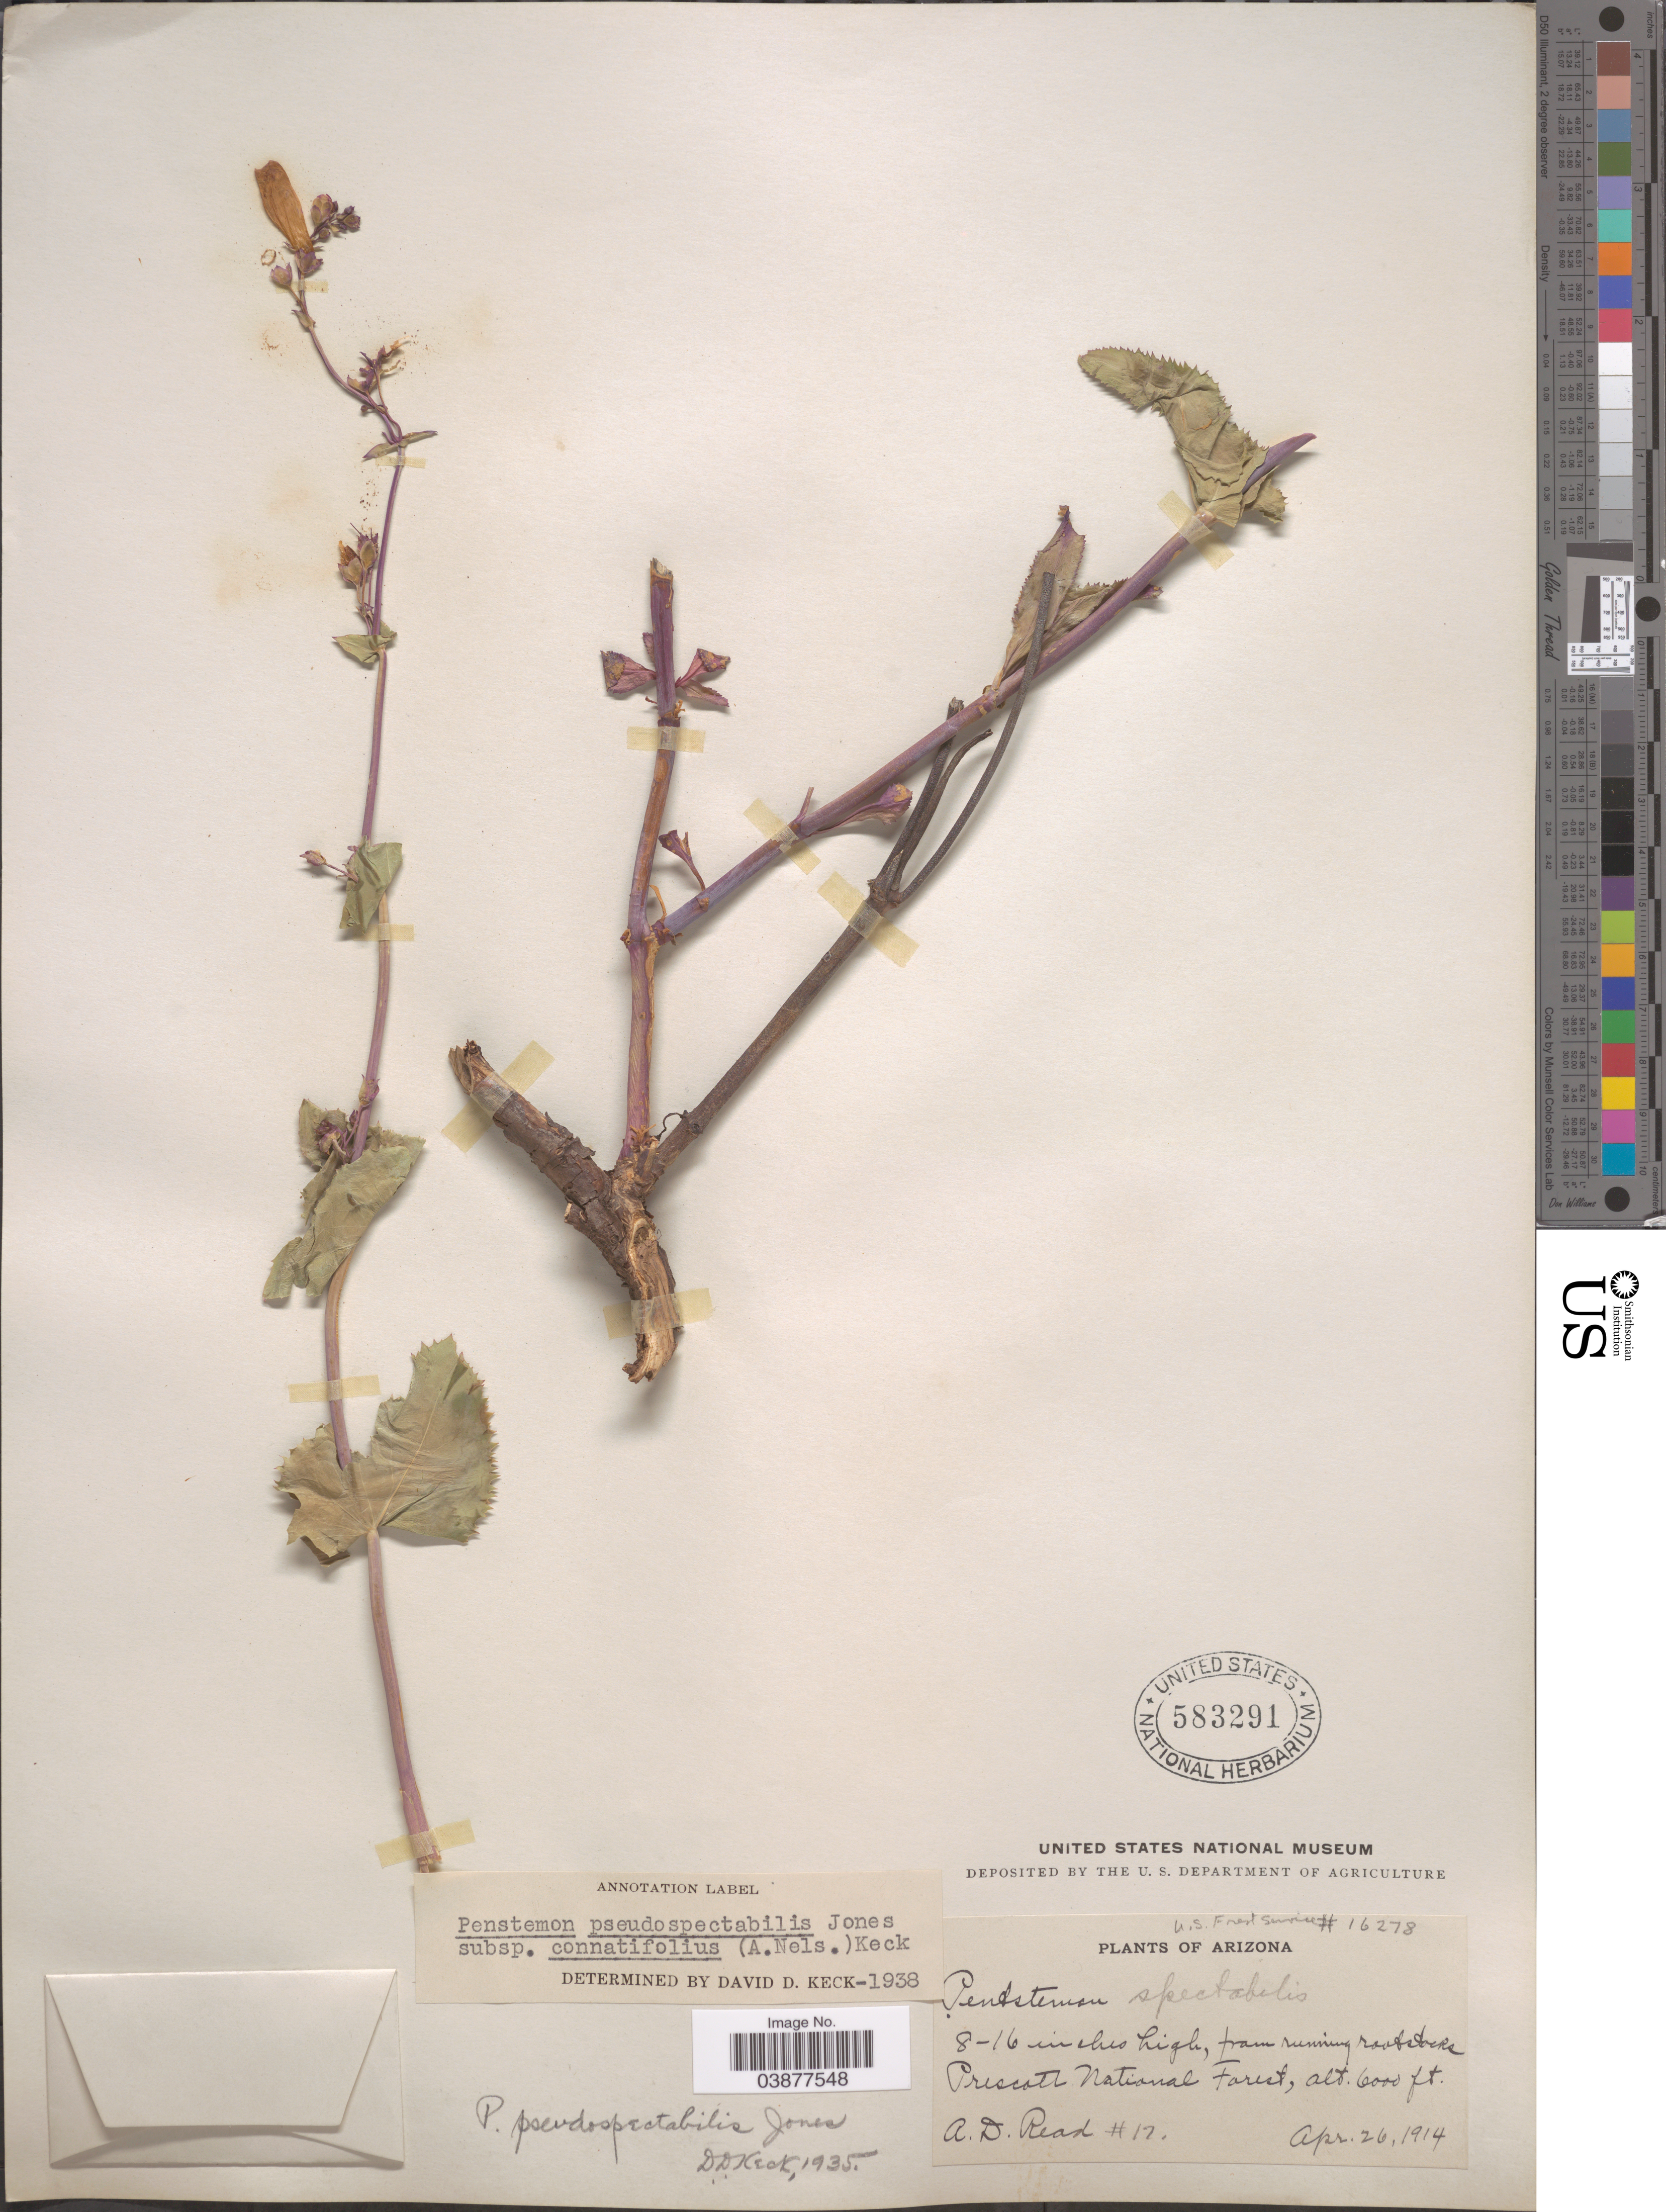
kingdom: Plantae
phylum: Tracheophyta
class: Magnoliopsida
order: Lamiales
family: Plantaginaceae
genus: Penstemon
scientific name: Penstemon pseudospectabilis var. connatifolius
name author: (A. Nelson) D.D. Keck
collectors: A. D. Read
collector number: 17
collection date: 1914-04-26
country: United States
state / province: Arizona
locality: Prescott National Forest.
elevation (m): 1829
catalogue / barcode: US 583291